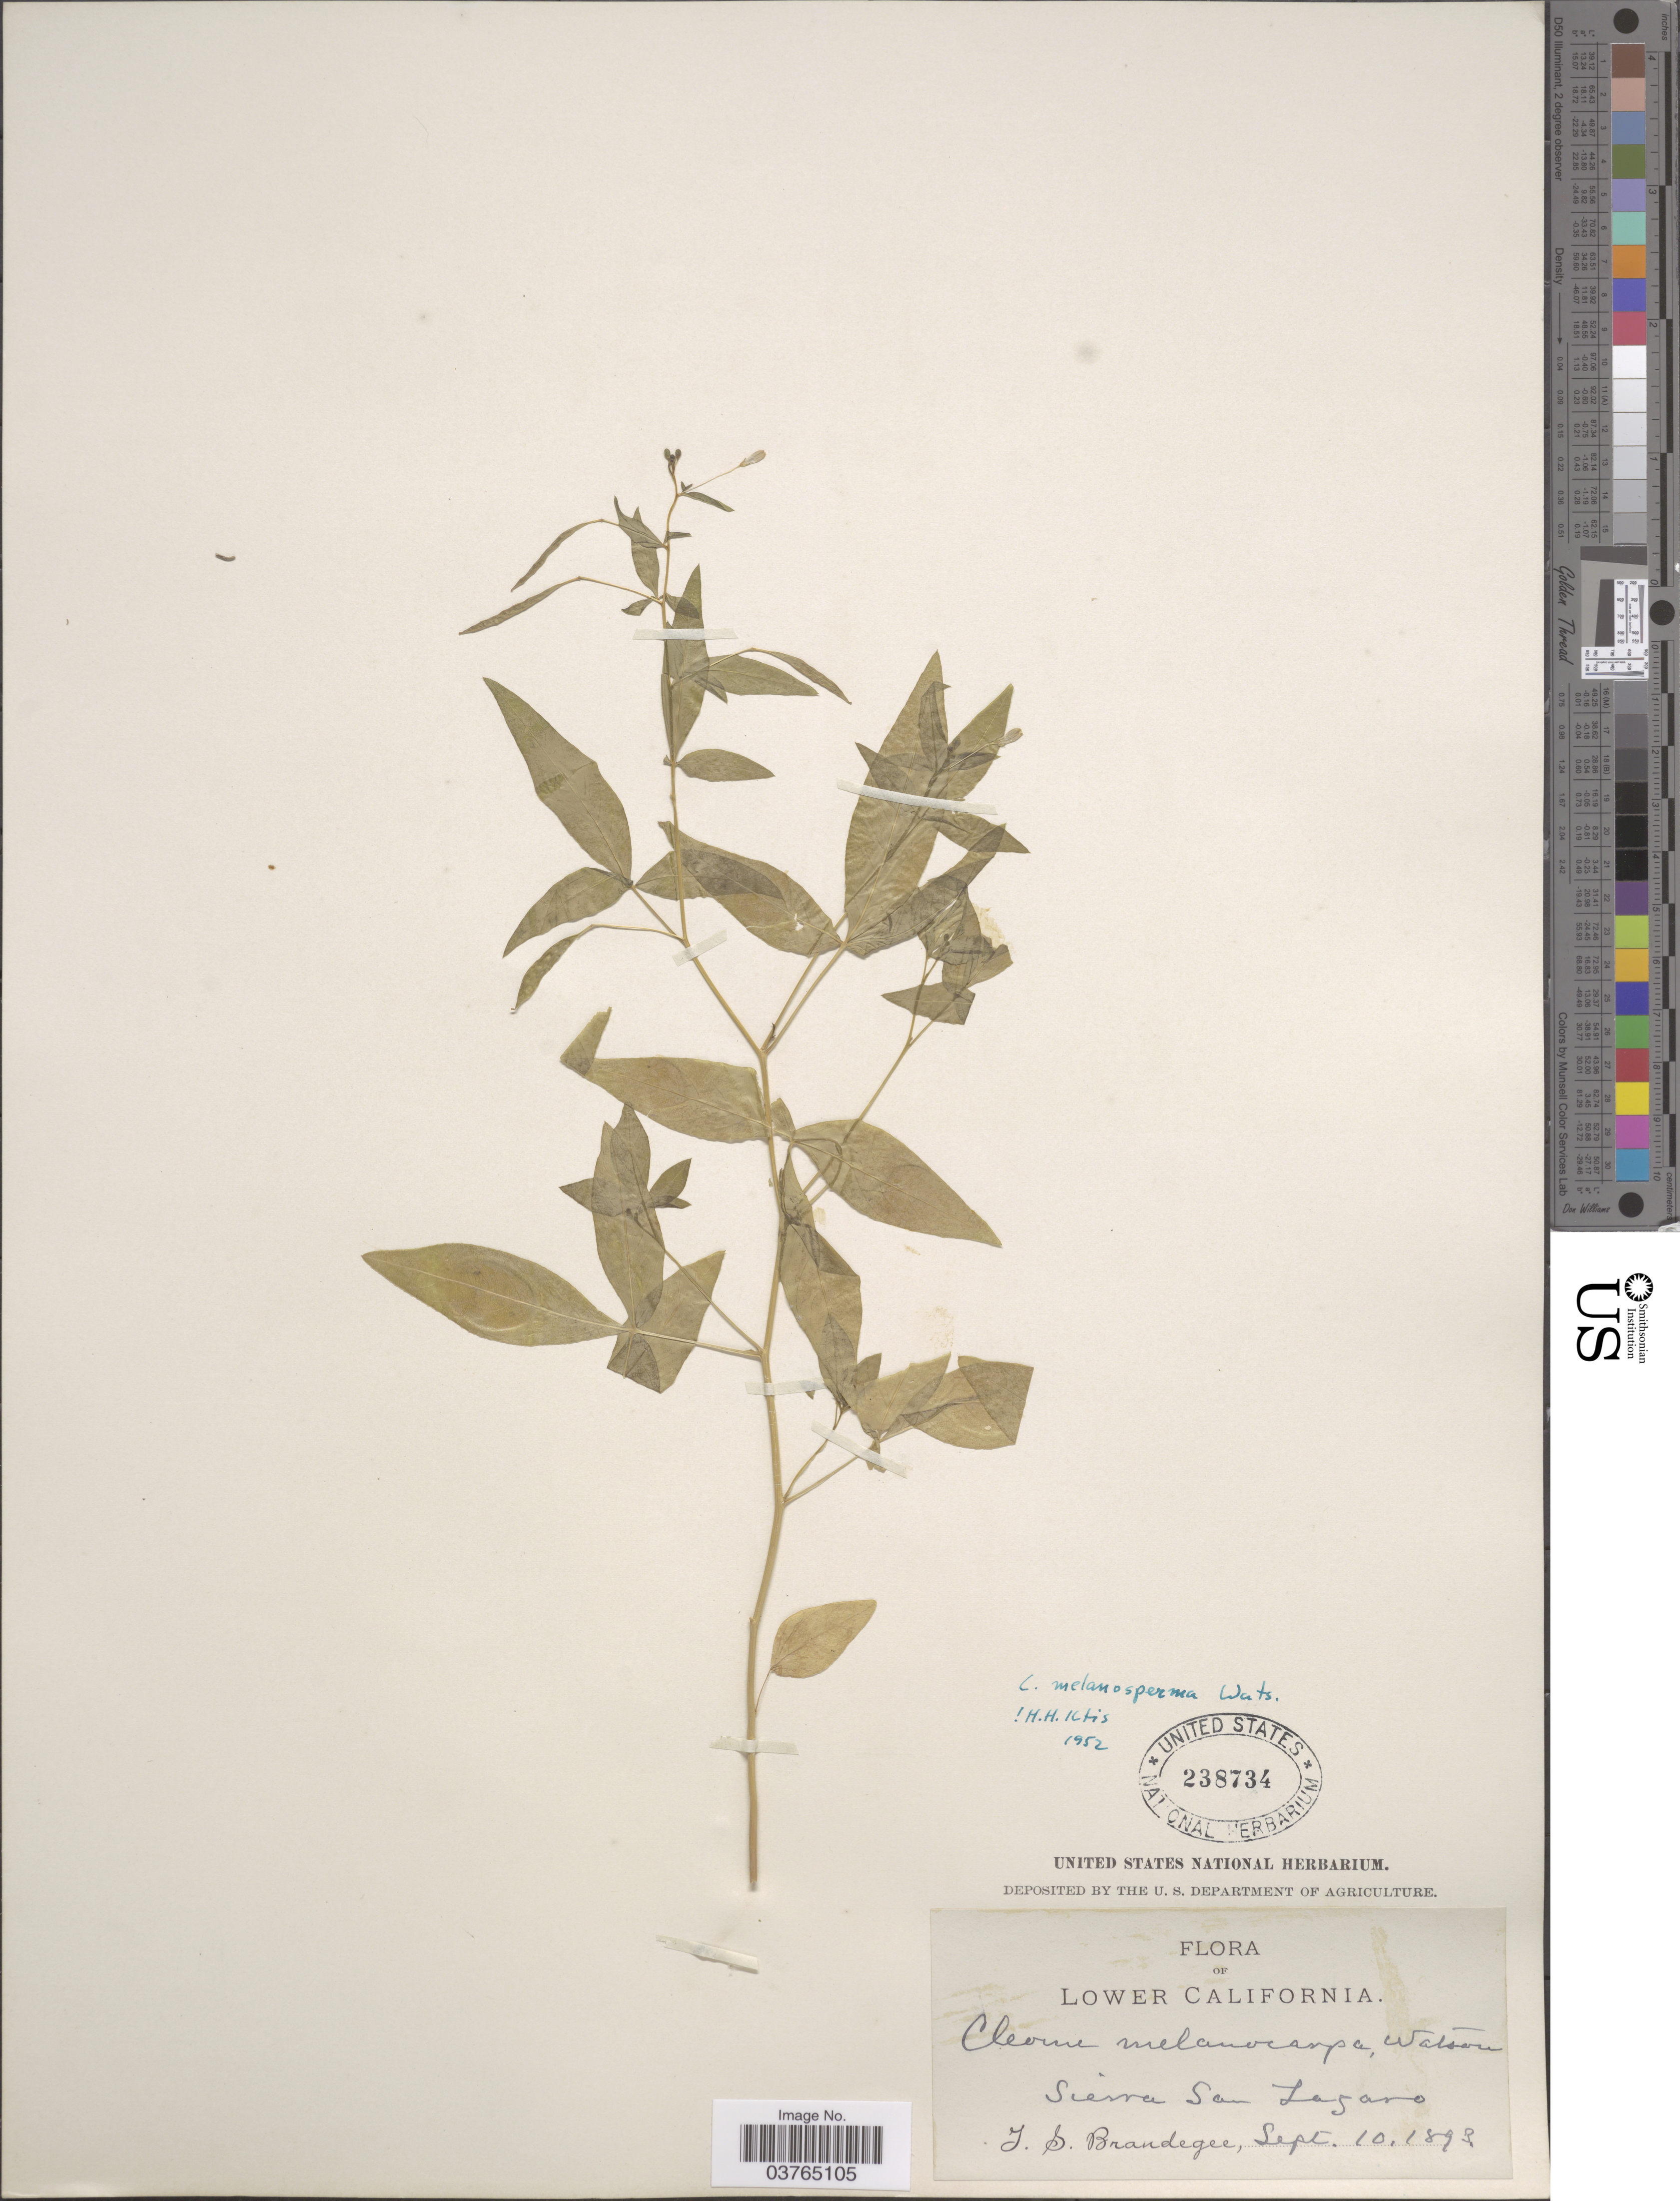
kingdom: Plantae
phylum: Tracheophyta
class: Magnoliopsida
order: Brassicales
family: Cleomaceae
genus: Cleoserrata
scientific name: Cleoserrata melanosperma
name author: (S. Watson) Roalson & Soares Neto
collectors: T. S. Brandegee (herbarium)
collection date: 1893-09-10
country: Mexico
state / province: Baja California Sur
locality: Lower California. Sierra San Lazaro.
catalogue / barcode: US 238734